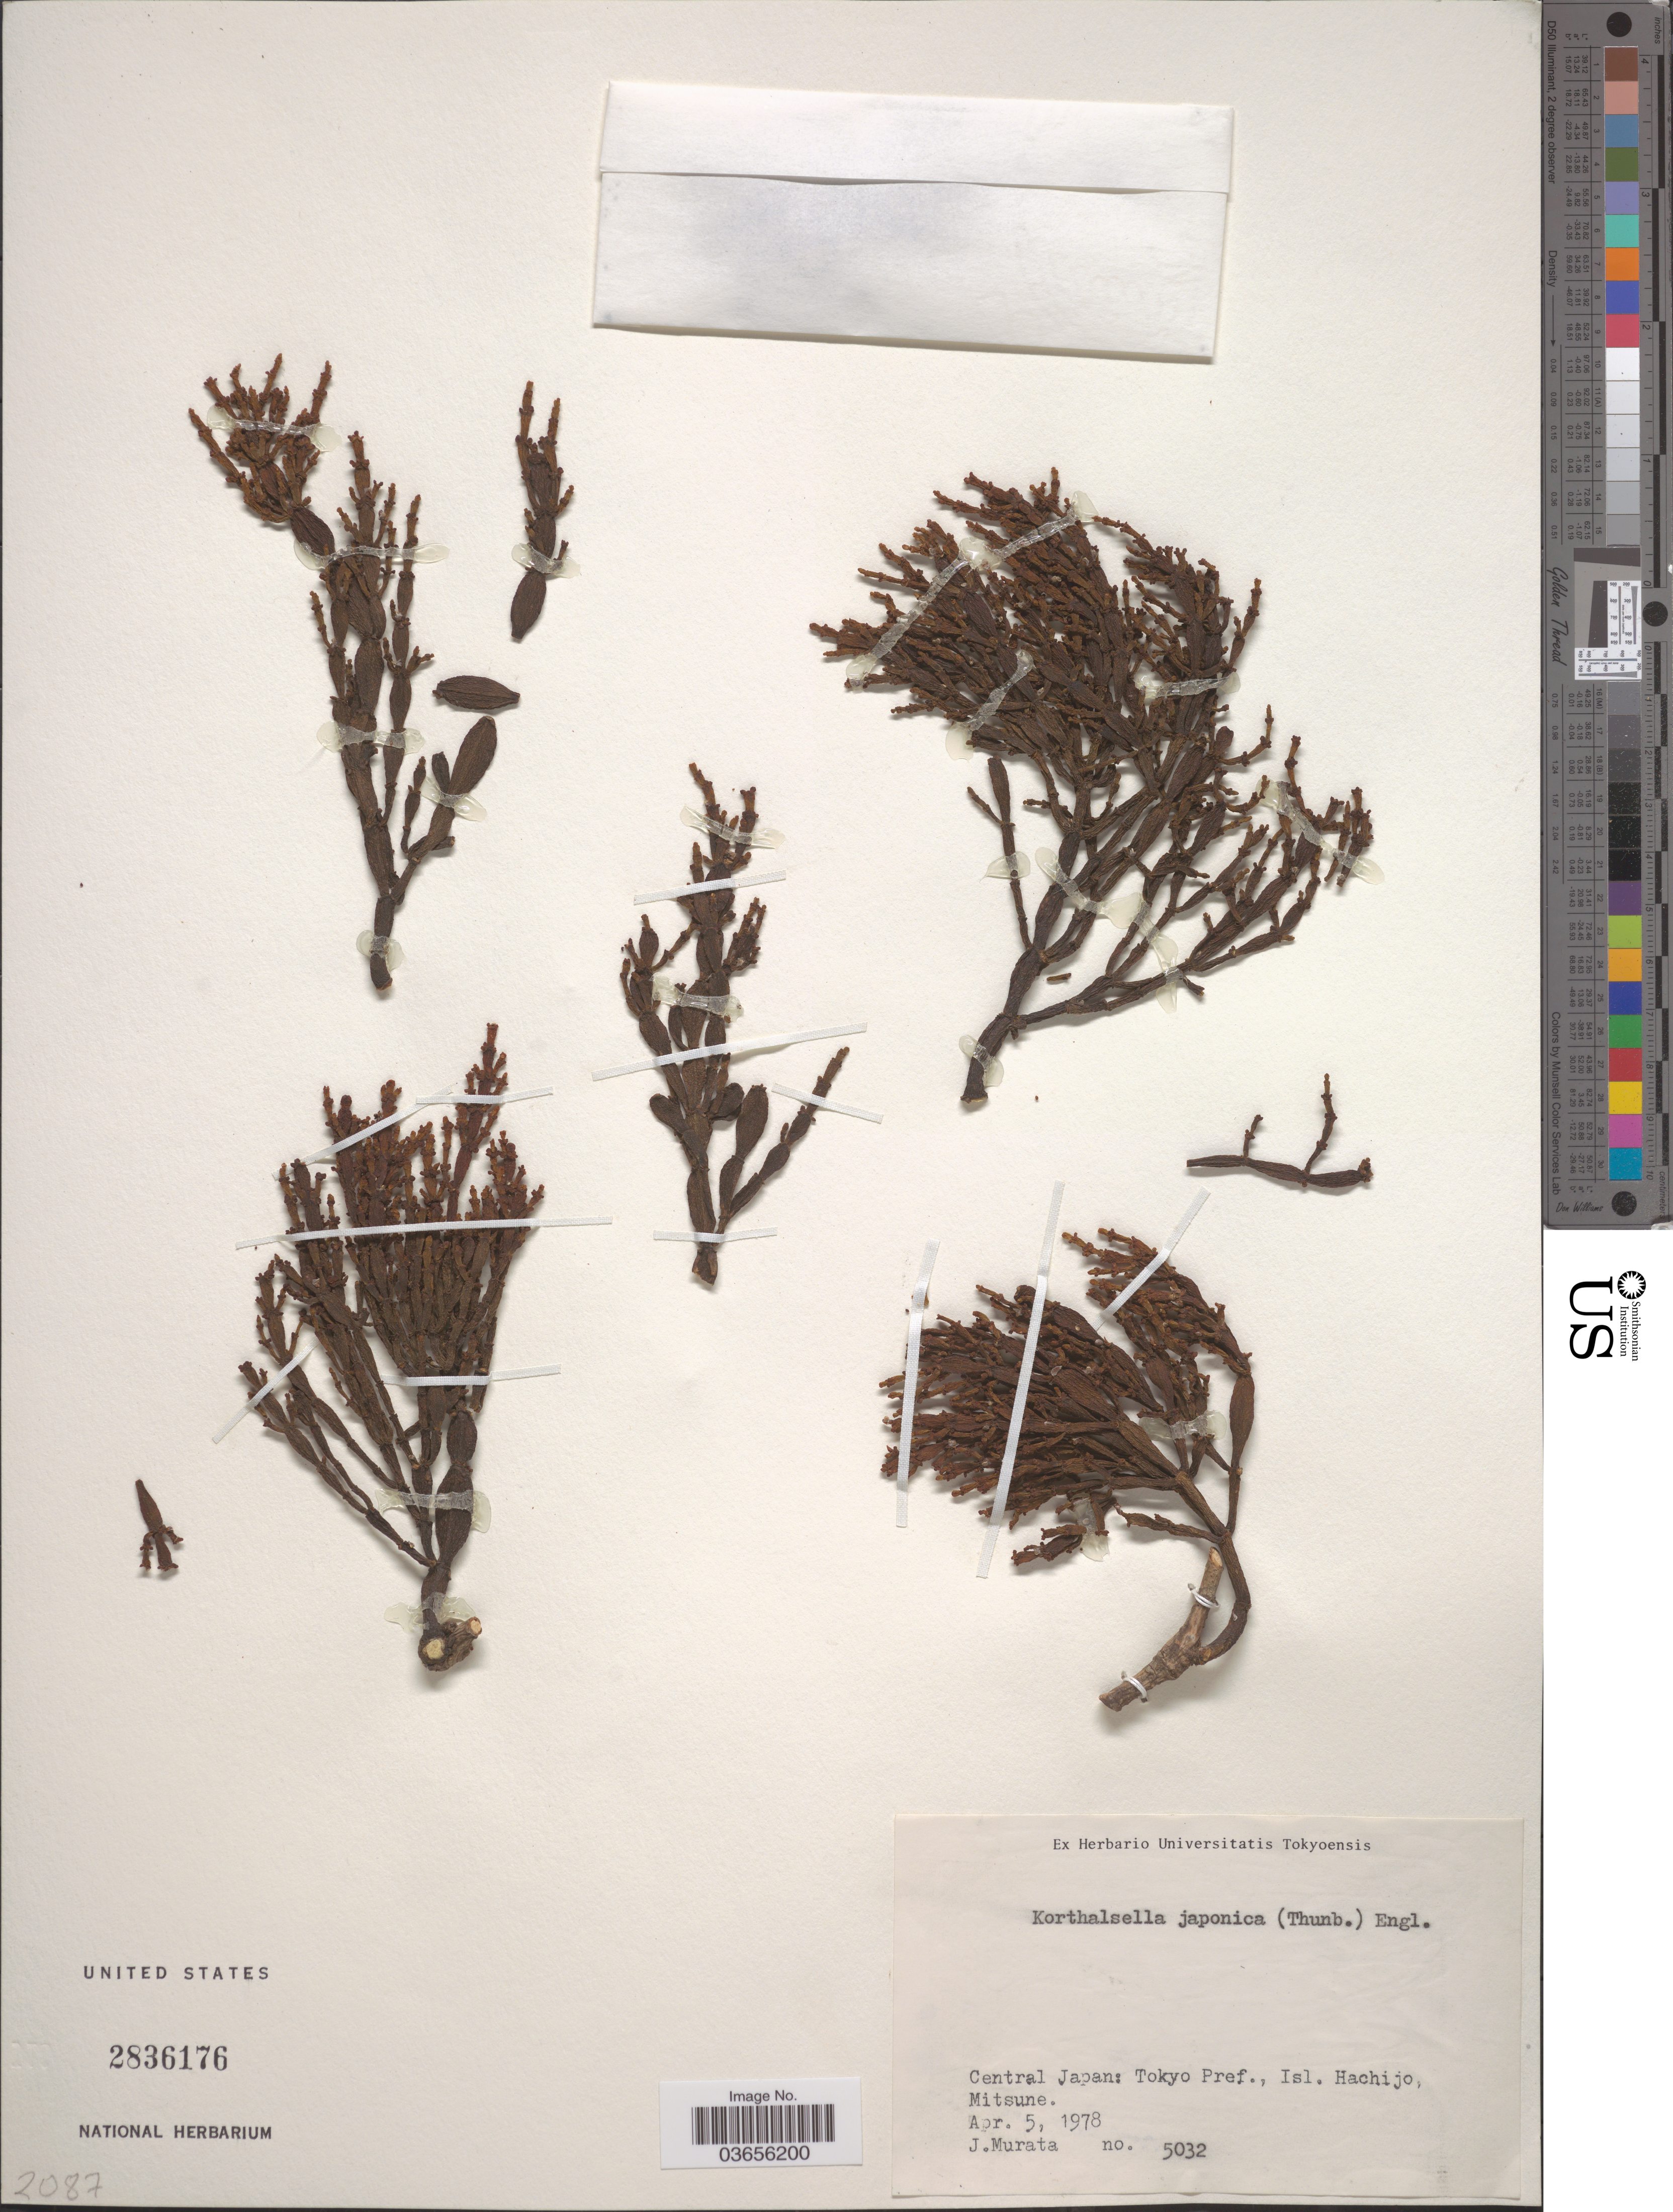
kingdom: Plantae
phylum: Tracheophyta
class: Magnoliopsida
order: Santalales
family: Viscaceae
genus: Korthalsella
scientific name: Korthalsella japonica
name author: (Thunb.) Engl.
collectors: J. Murata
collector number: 5032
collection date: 1978-04-05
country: Japan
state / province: Tokyo, Federal City of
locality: Central Japan: Tokyo Pref., Isl. Hachijo, Mitsune.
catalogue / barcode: US 2836176